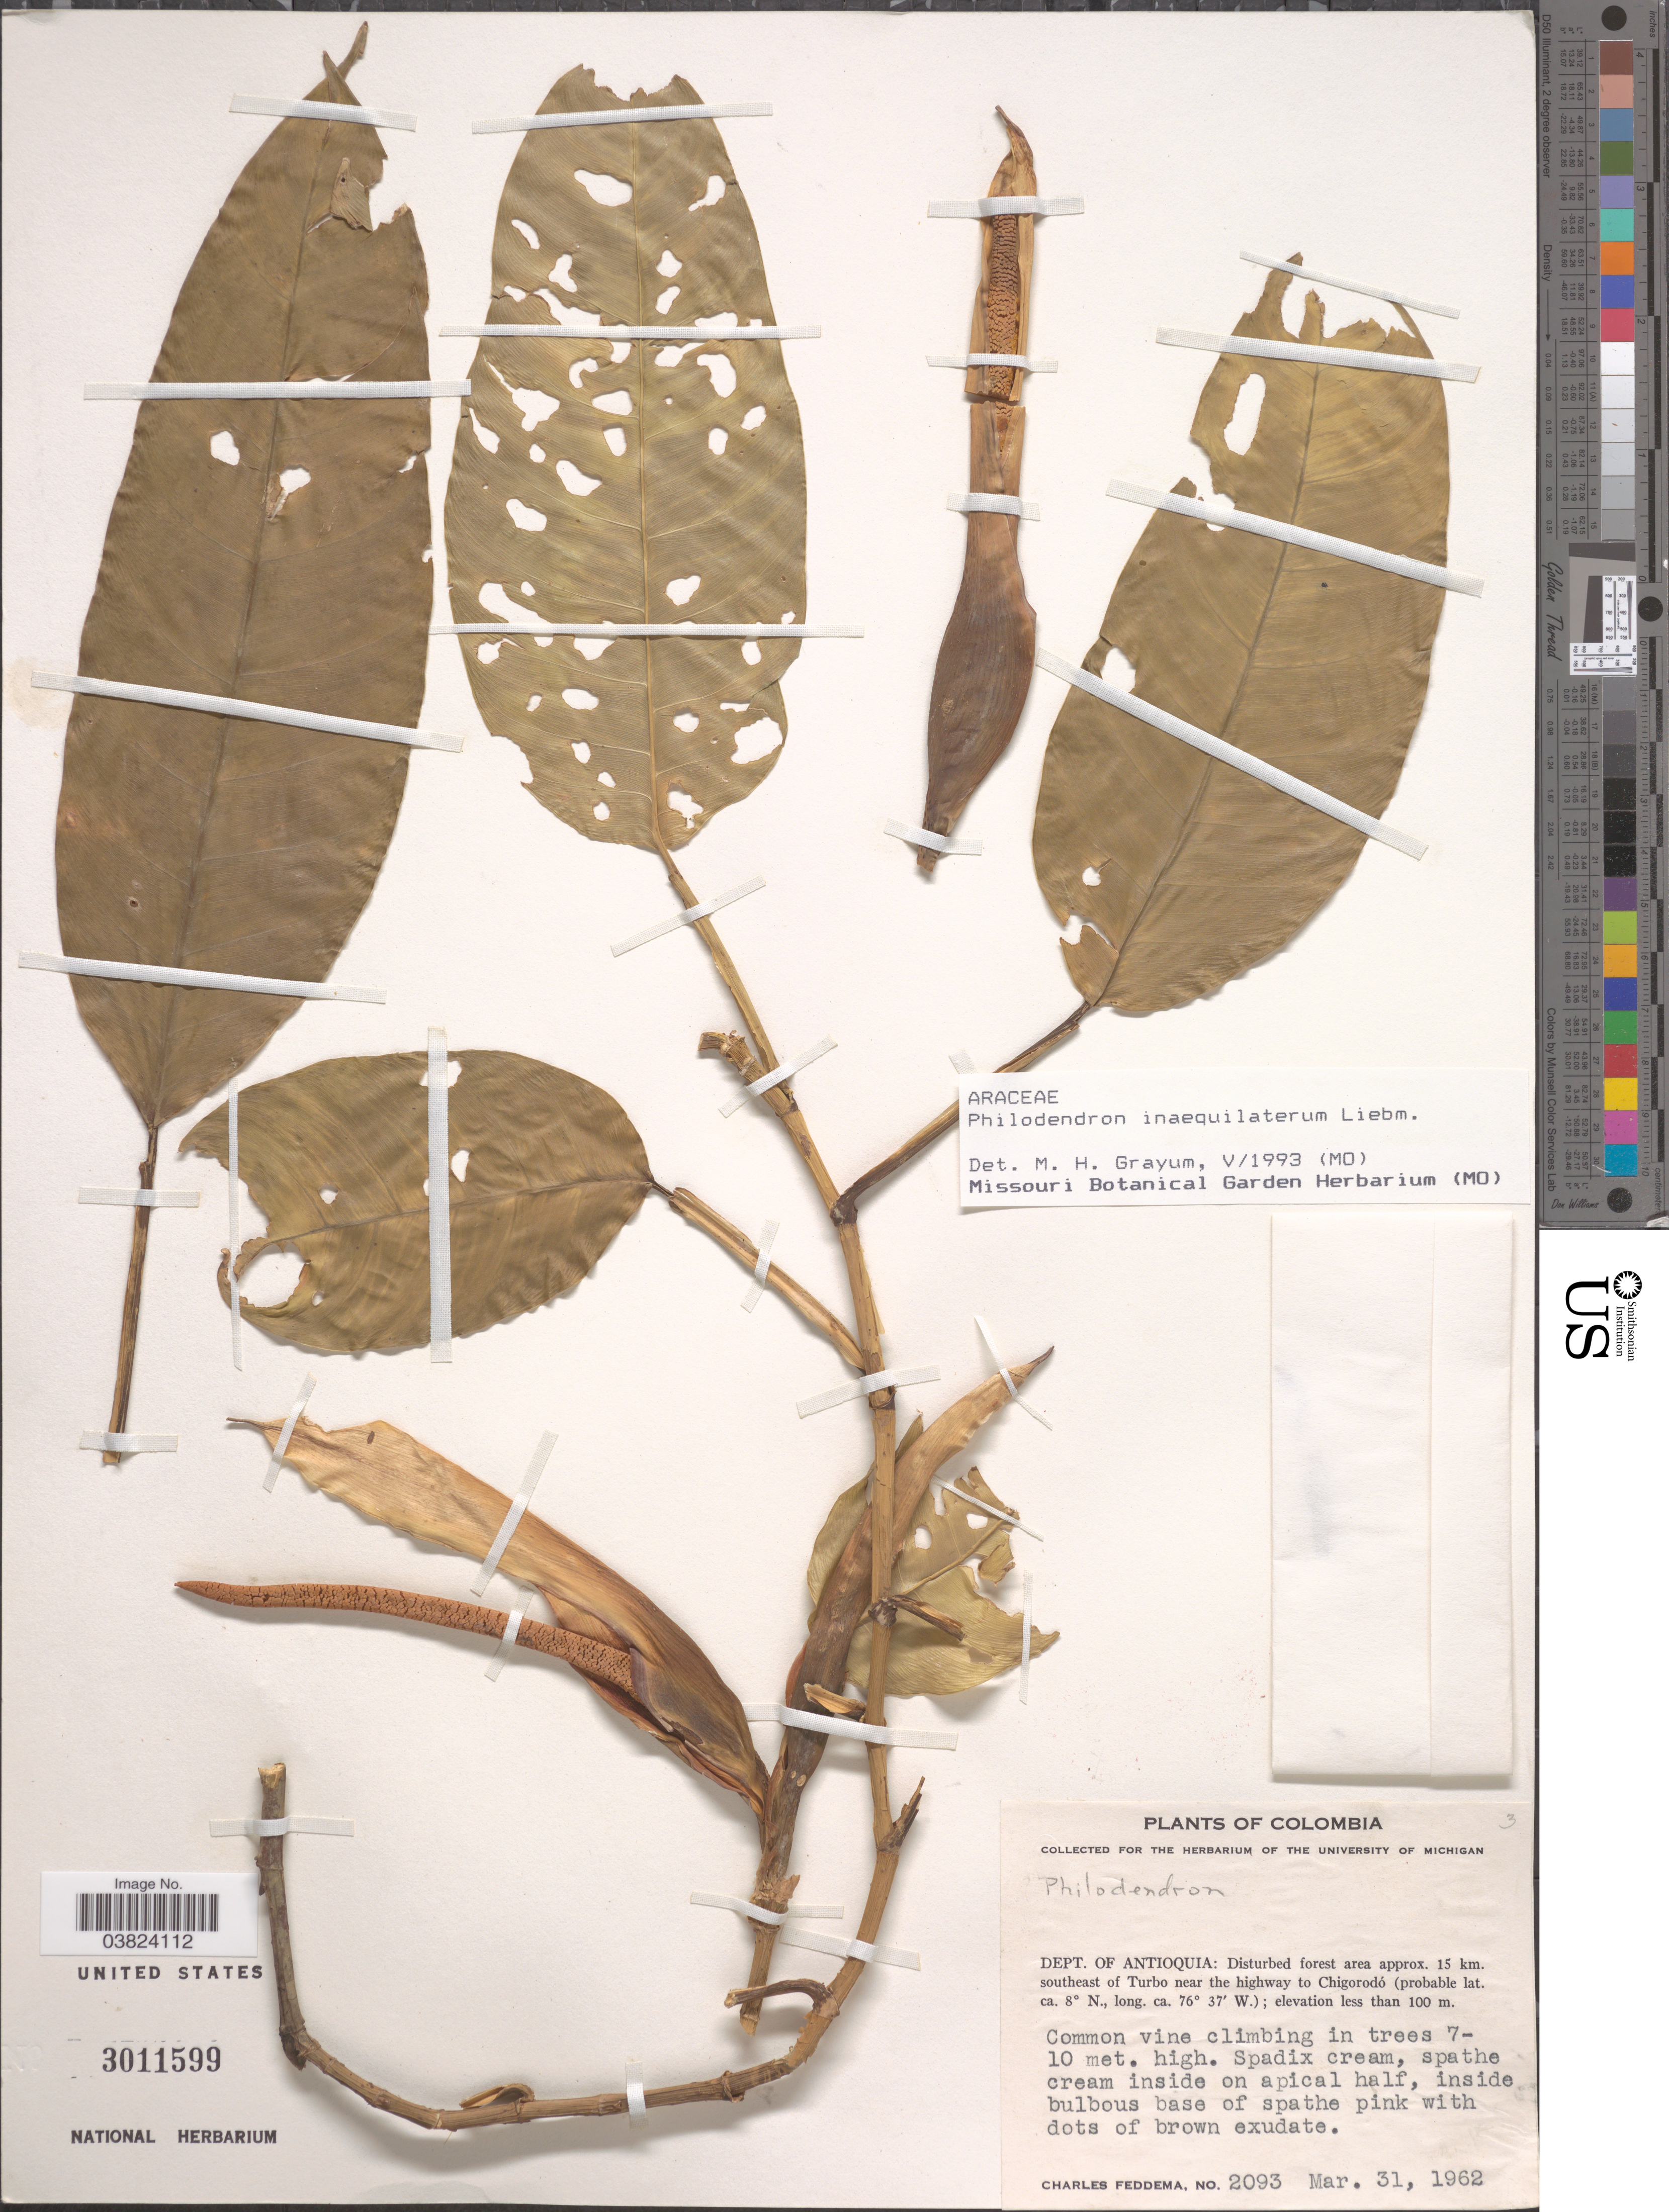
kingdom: Plantae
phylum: Tracheophyta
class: Liliopsida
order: Alismatales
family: Araceae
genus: Philodendron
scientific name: Philodendron inaequilaterum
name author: Liebm.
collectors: C. Feddema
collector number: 2093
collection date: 1962-03-31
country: Colombia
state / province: Antioquia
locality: Dept. of Antioquia: Disturbed forest area approx. 15 km. southeast of Turbo near the highway to Chigorodó.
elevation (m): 100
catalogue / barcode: US 3011599